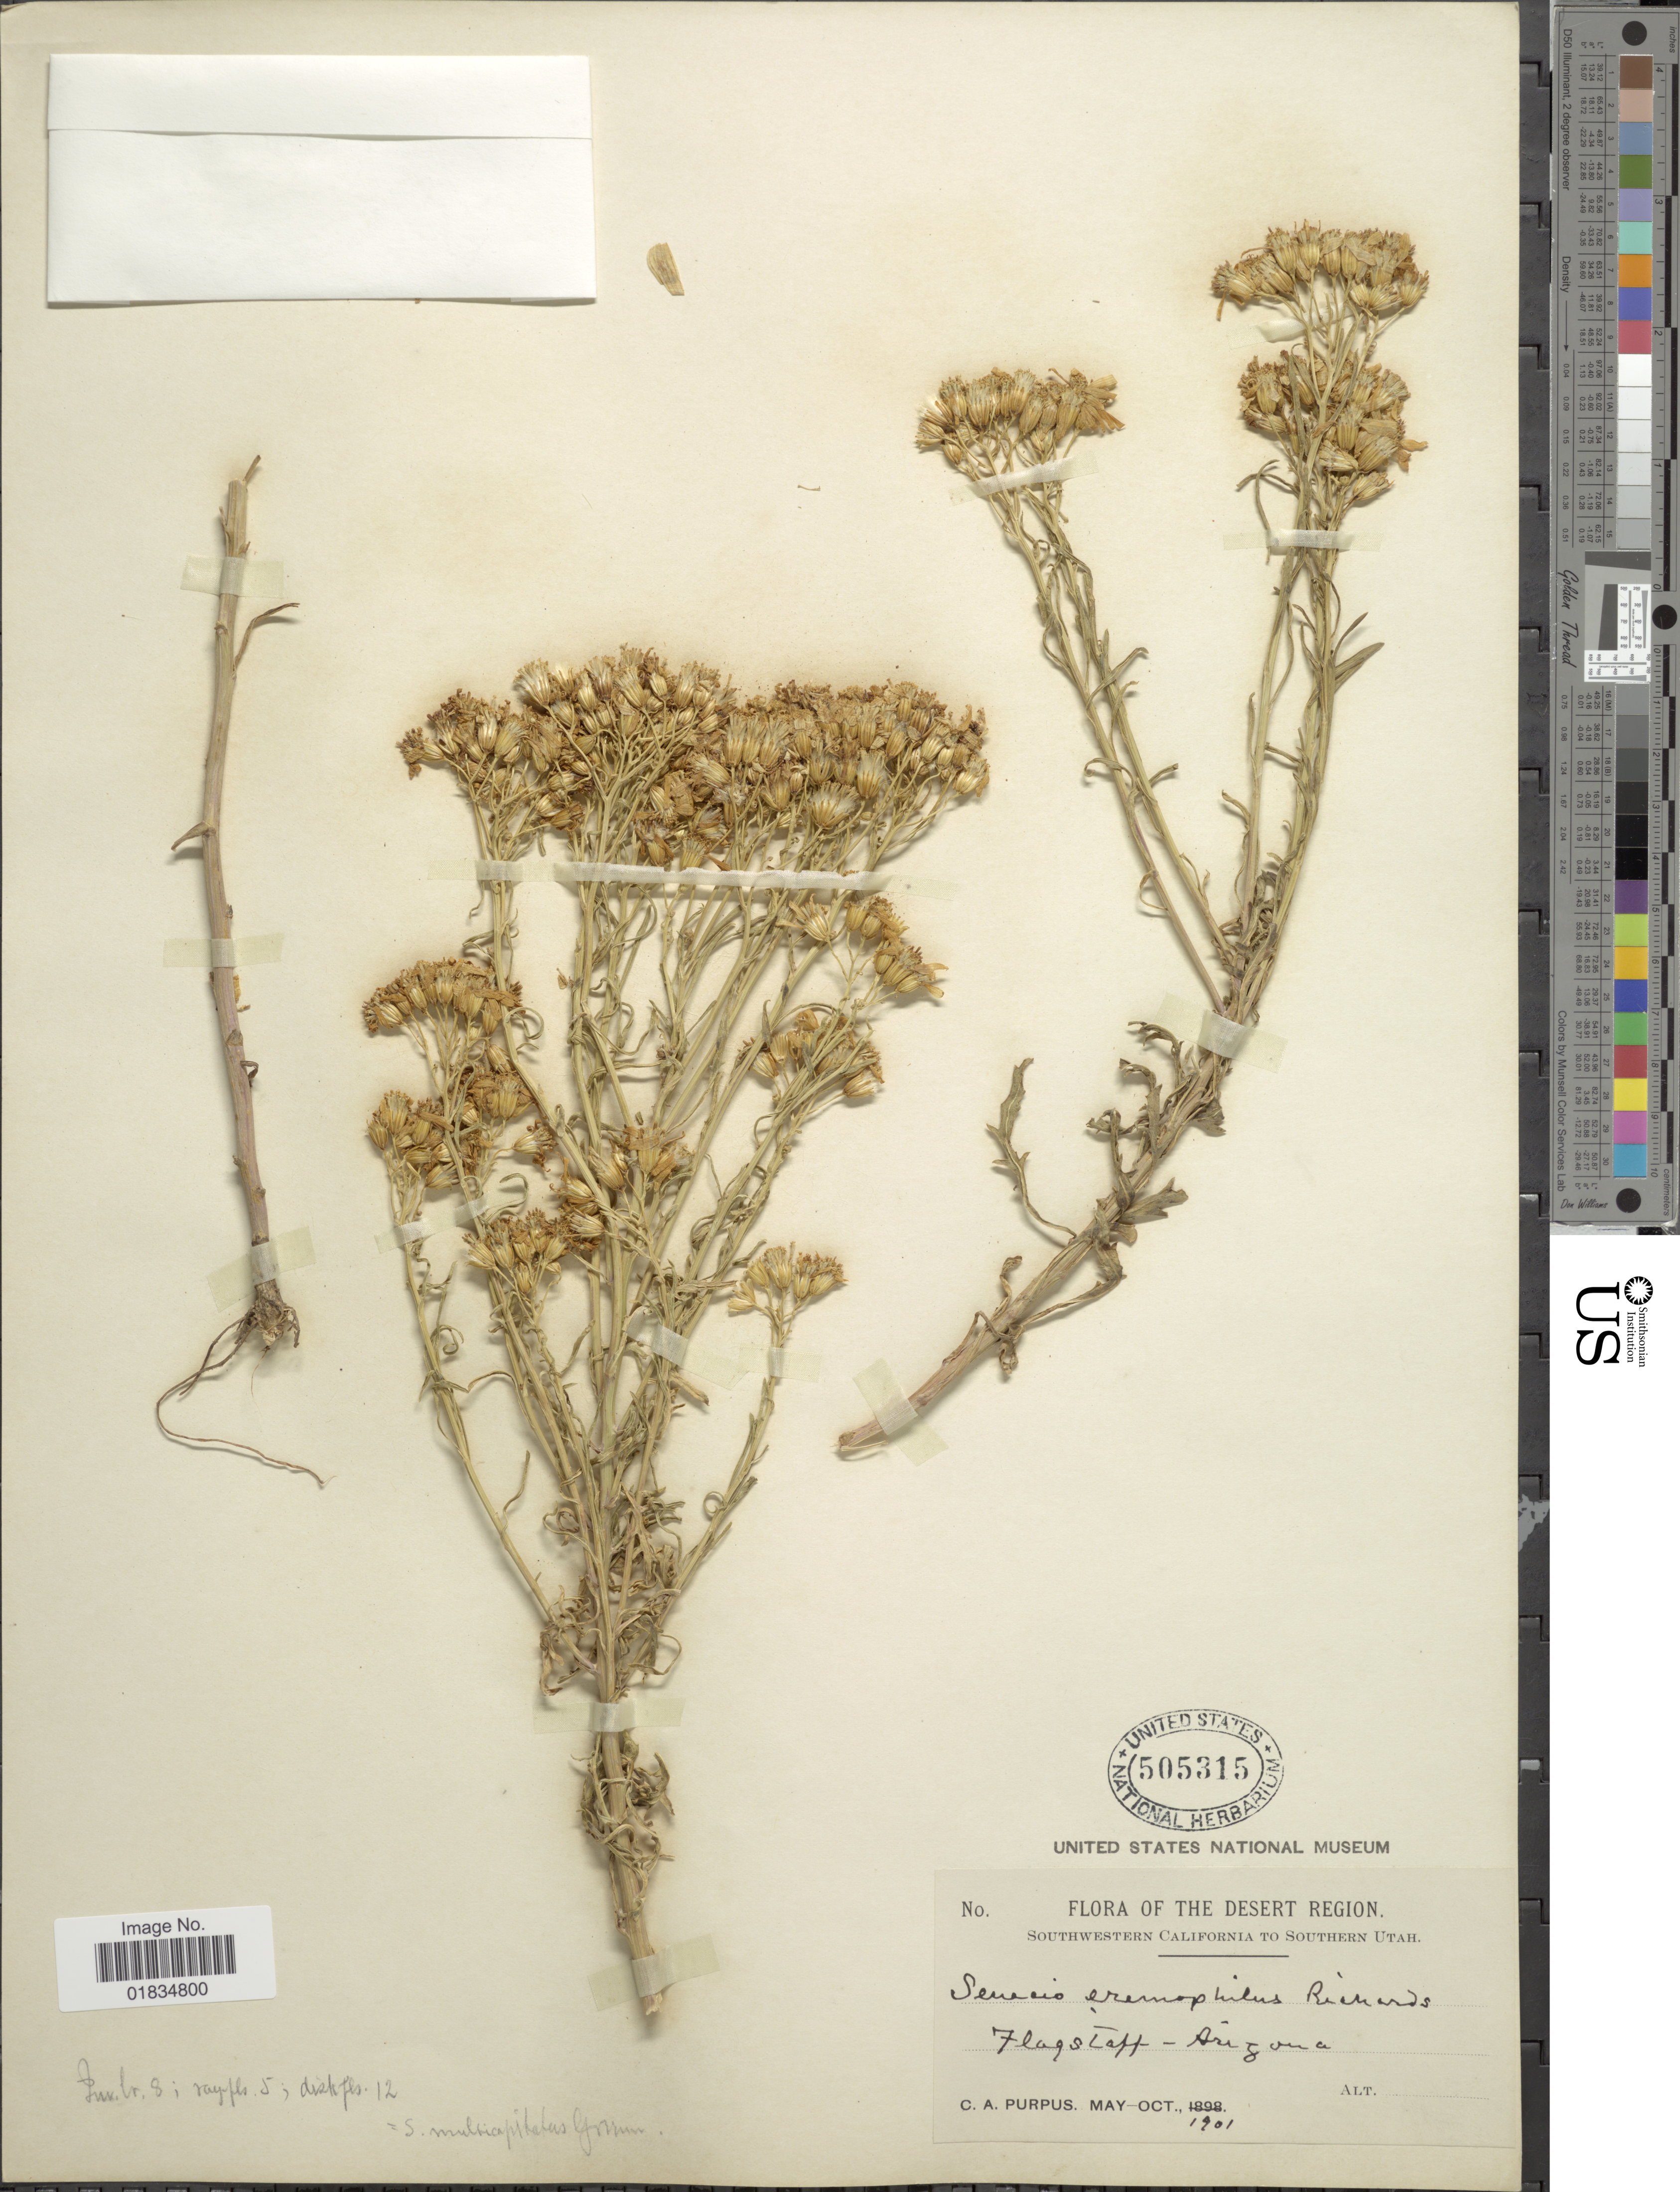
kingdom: Plantae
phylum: Tracheophyta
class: Magnoliopsida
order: Asterales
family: Asteraceae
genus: Senecio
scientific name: Senecio multicapitatus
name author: Greenm.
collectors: C. A. Purpus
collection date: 1901-05/1901-10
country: United States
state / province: Arizona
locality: Flagstaff, Desert Region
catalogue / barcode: US 505315